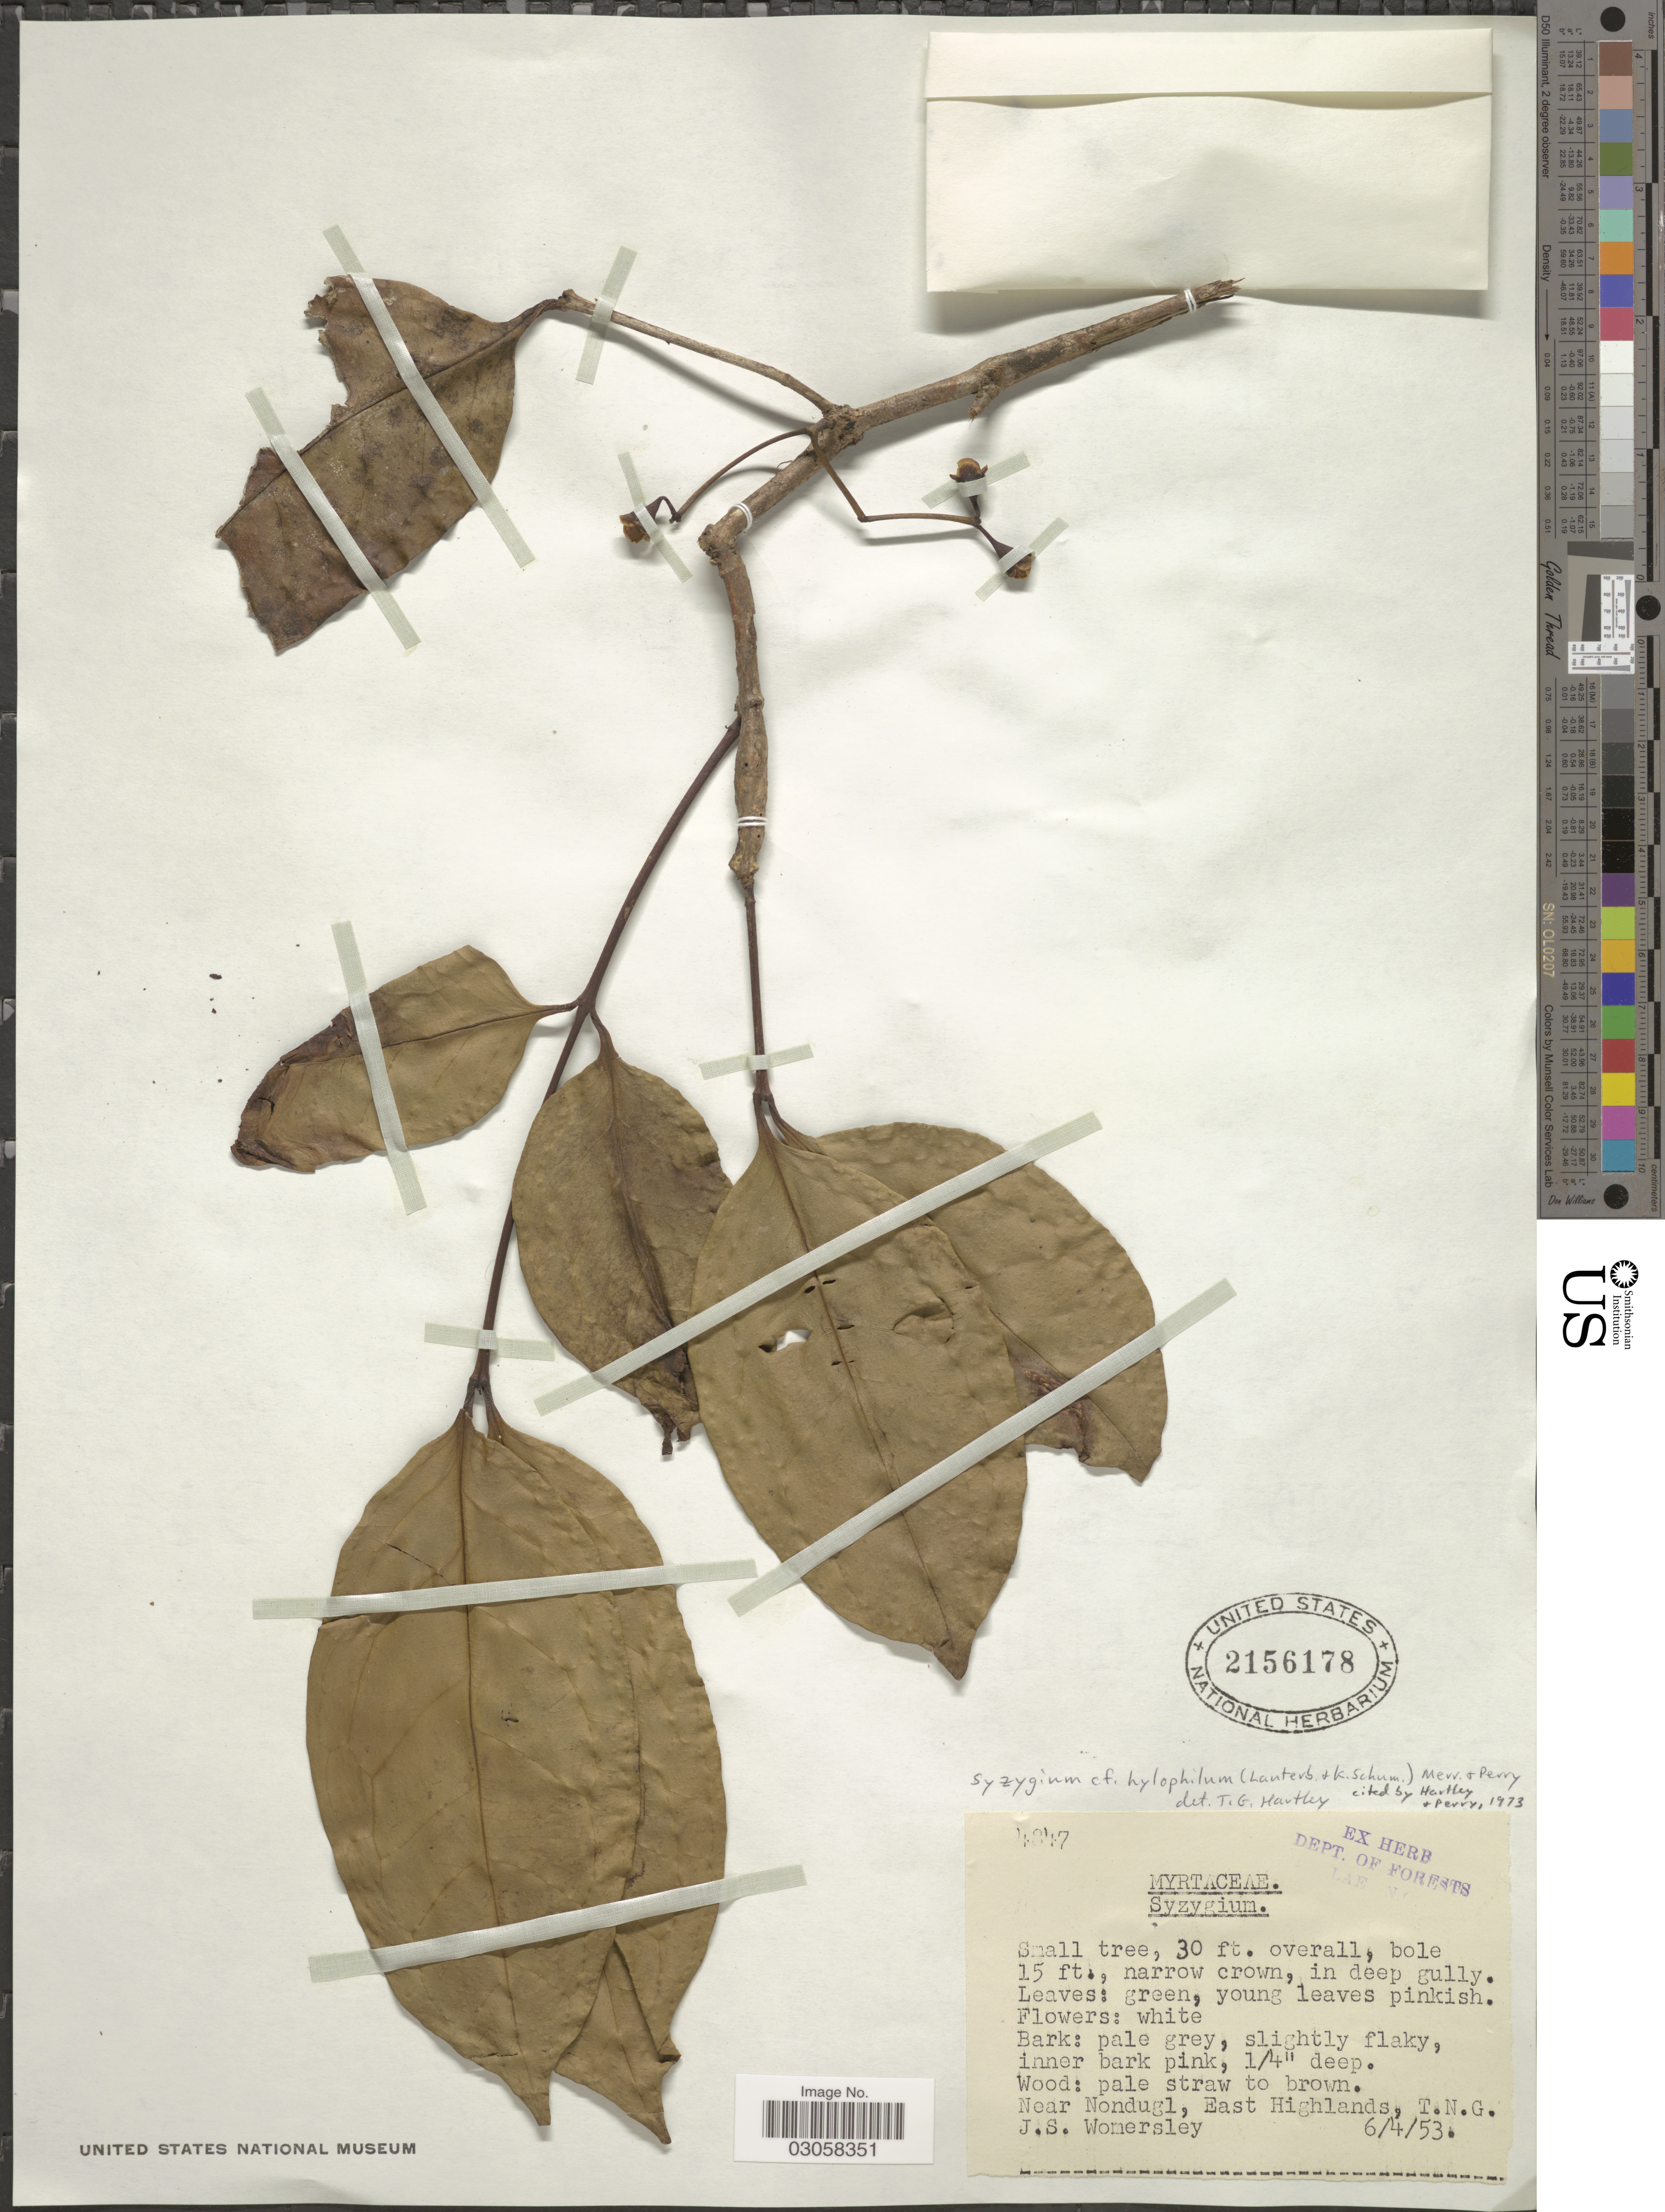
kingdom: Plantae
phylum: Tracheophyta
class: Magnoliopsida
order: Myrtales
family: Myrtaceae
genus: Syzygium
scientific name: Syzygium hylophilum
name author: (Lauterb. & K. Schum.) Merr. & L.M. Perry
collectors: J. S. Womersley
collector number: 4847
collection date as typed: Transcribed d/m/y: 6/4/53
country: Papua New Guinea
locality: Near Nondugl, East Highlands, T. N. G.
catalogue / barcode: US 2156178